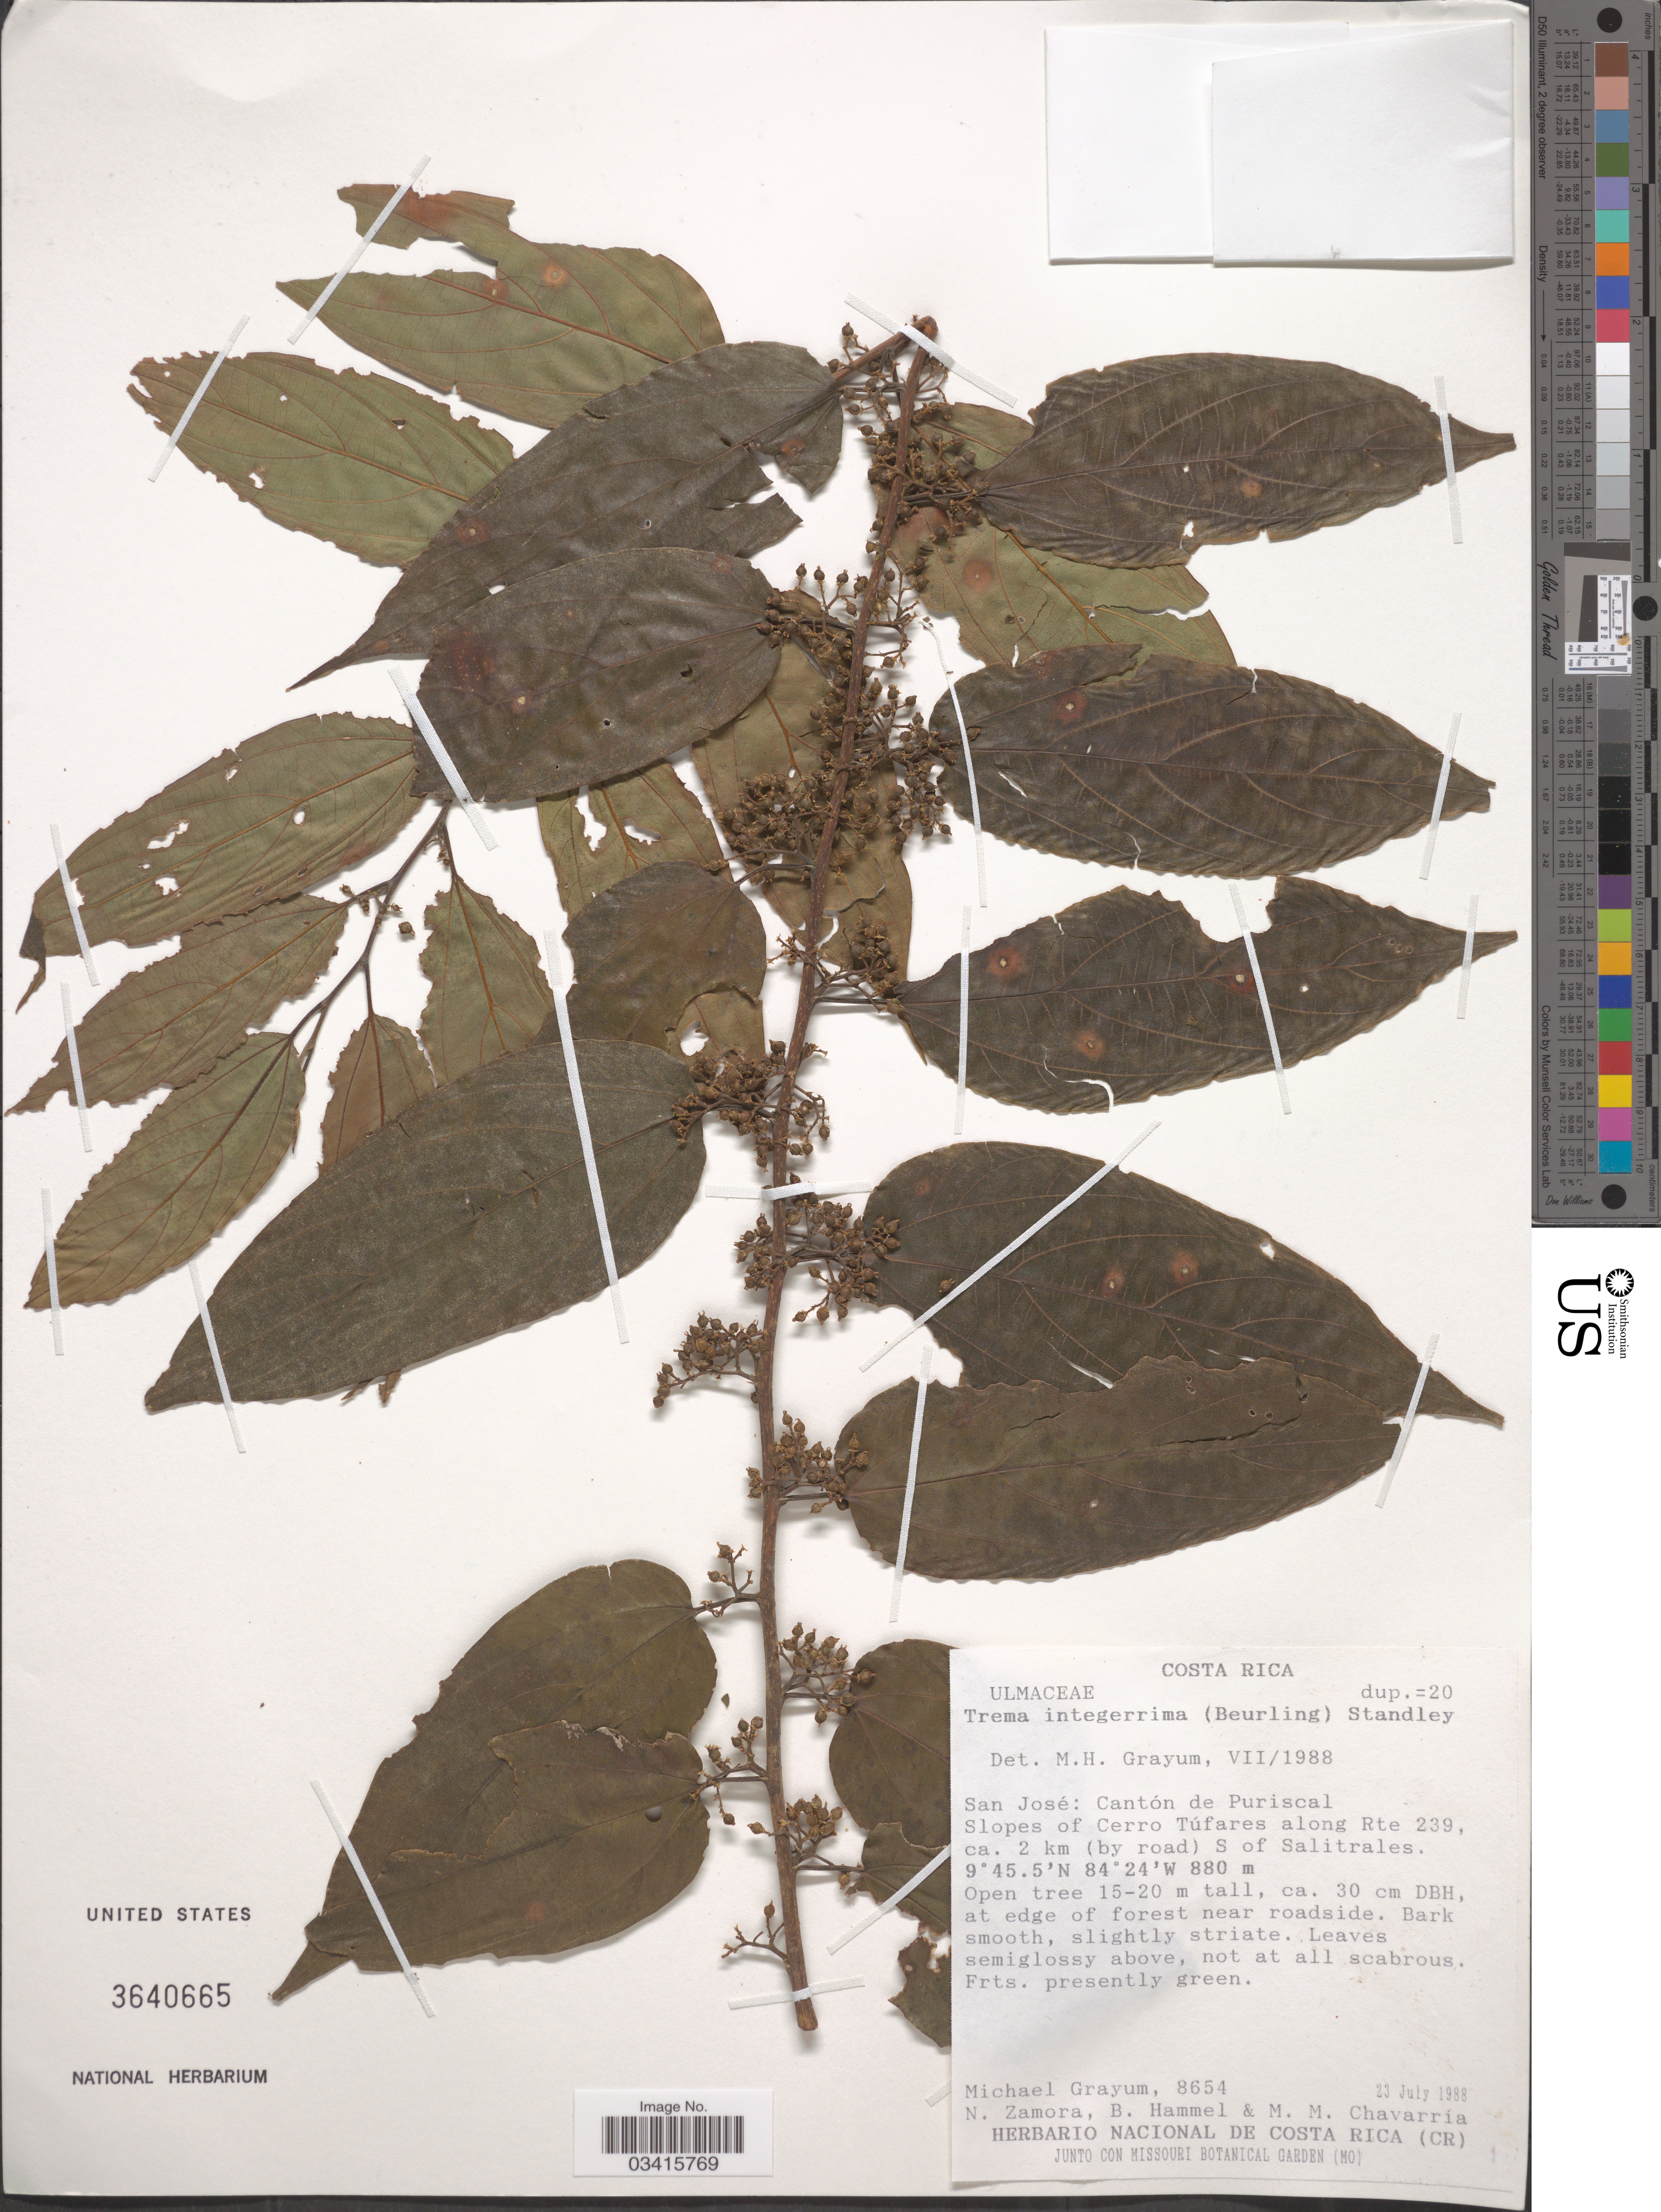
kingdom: Plantae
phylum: Tracheophyta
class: Magnoliopsida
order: Rosales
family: Cannabaceae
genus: Trema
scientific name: Trema integerrimum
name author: (Beurl.) Standl.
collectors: M. H. Grayum, N. Zamora, B. Hammel & M. Chavarría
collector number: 8654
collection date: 1988-07-23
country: Costa Rica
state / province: San José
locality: Cantón de Puriscal Slopes of Cerro Túfares along Rte 239, ca. 2 km (by road) S of Salitrales.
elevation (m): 880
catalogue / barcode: US 3640665